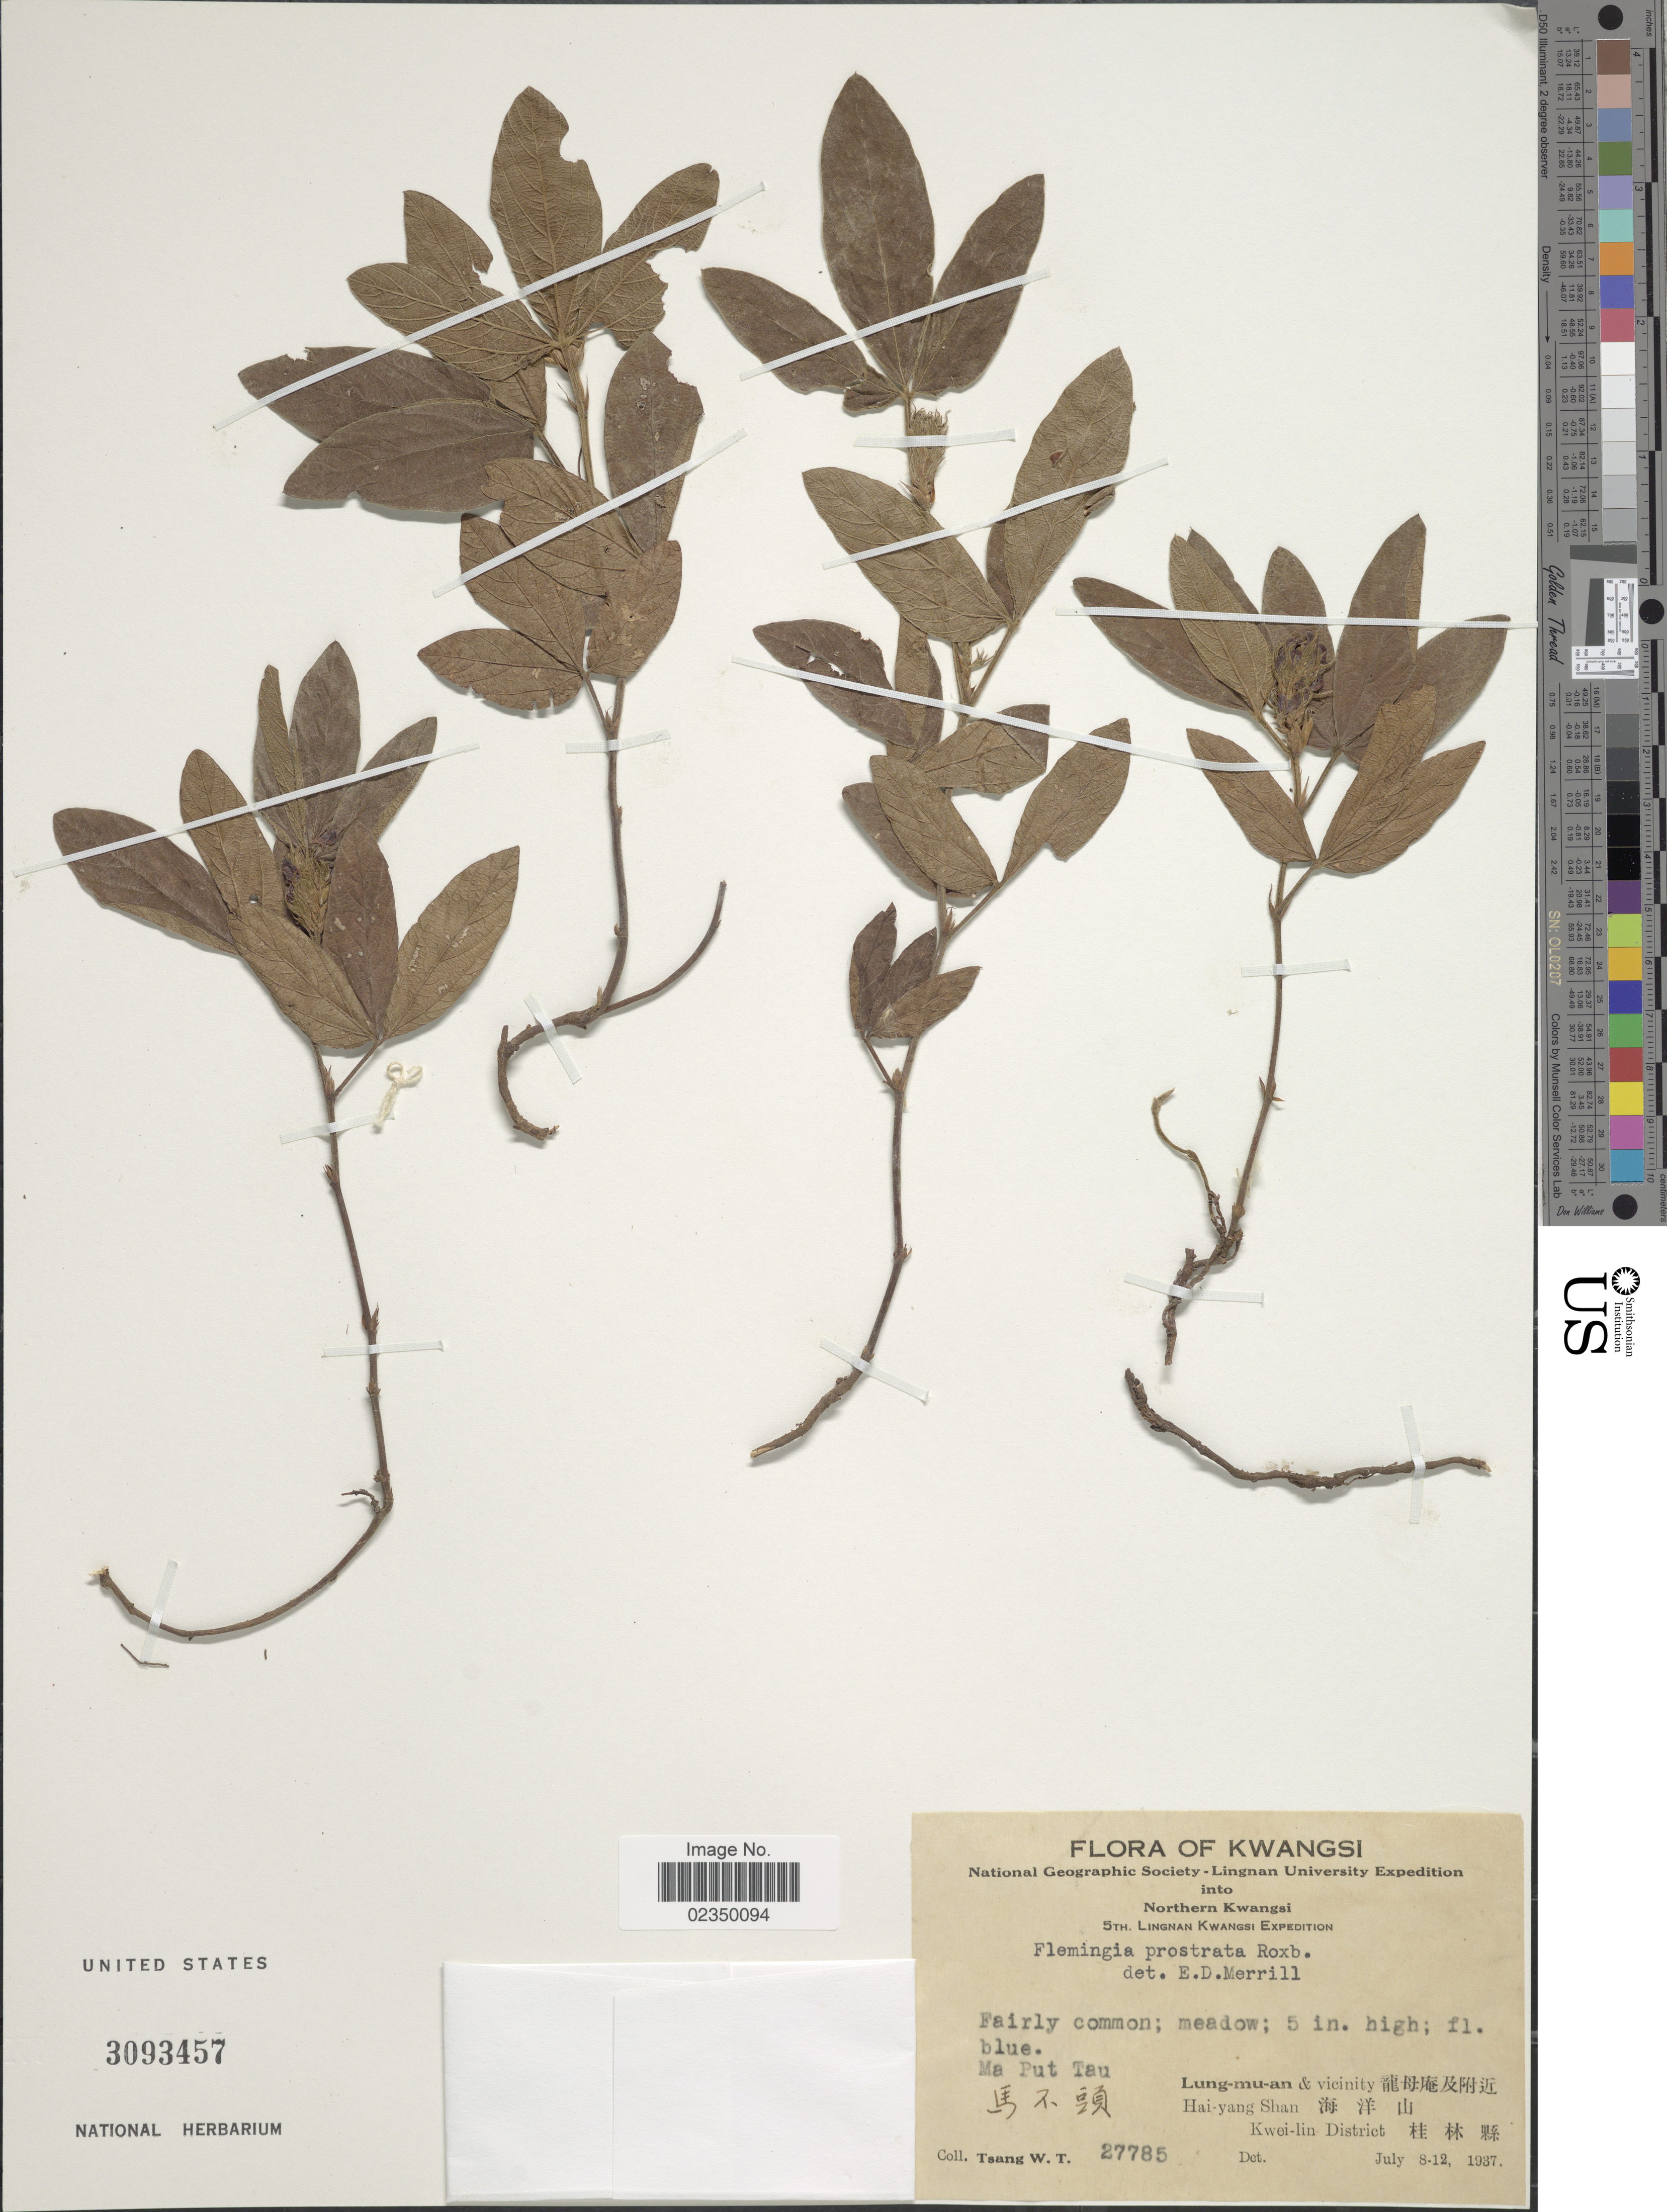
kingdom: Plantae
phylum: Tracheophyta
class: Magnoliopsida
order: Fabales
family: Fabaceae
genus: Flemingia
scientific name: Flemingia prostrata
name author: Roxb.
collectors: W. T. Tsang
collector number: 27785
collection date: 1937-07-08/1937-07-12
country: China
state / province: Guangxi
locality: Kwangsi, Lung-mu-an & vicinity, Hai-yang Shan, Kwei-lin District.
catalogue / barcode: US 3093457